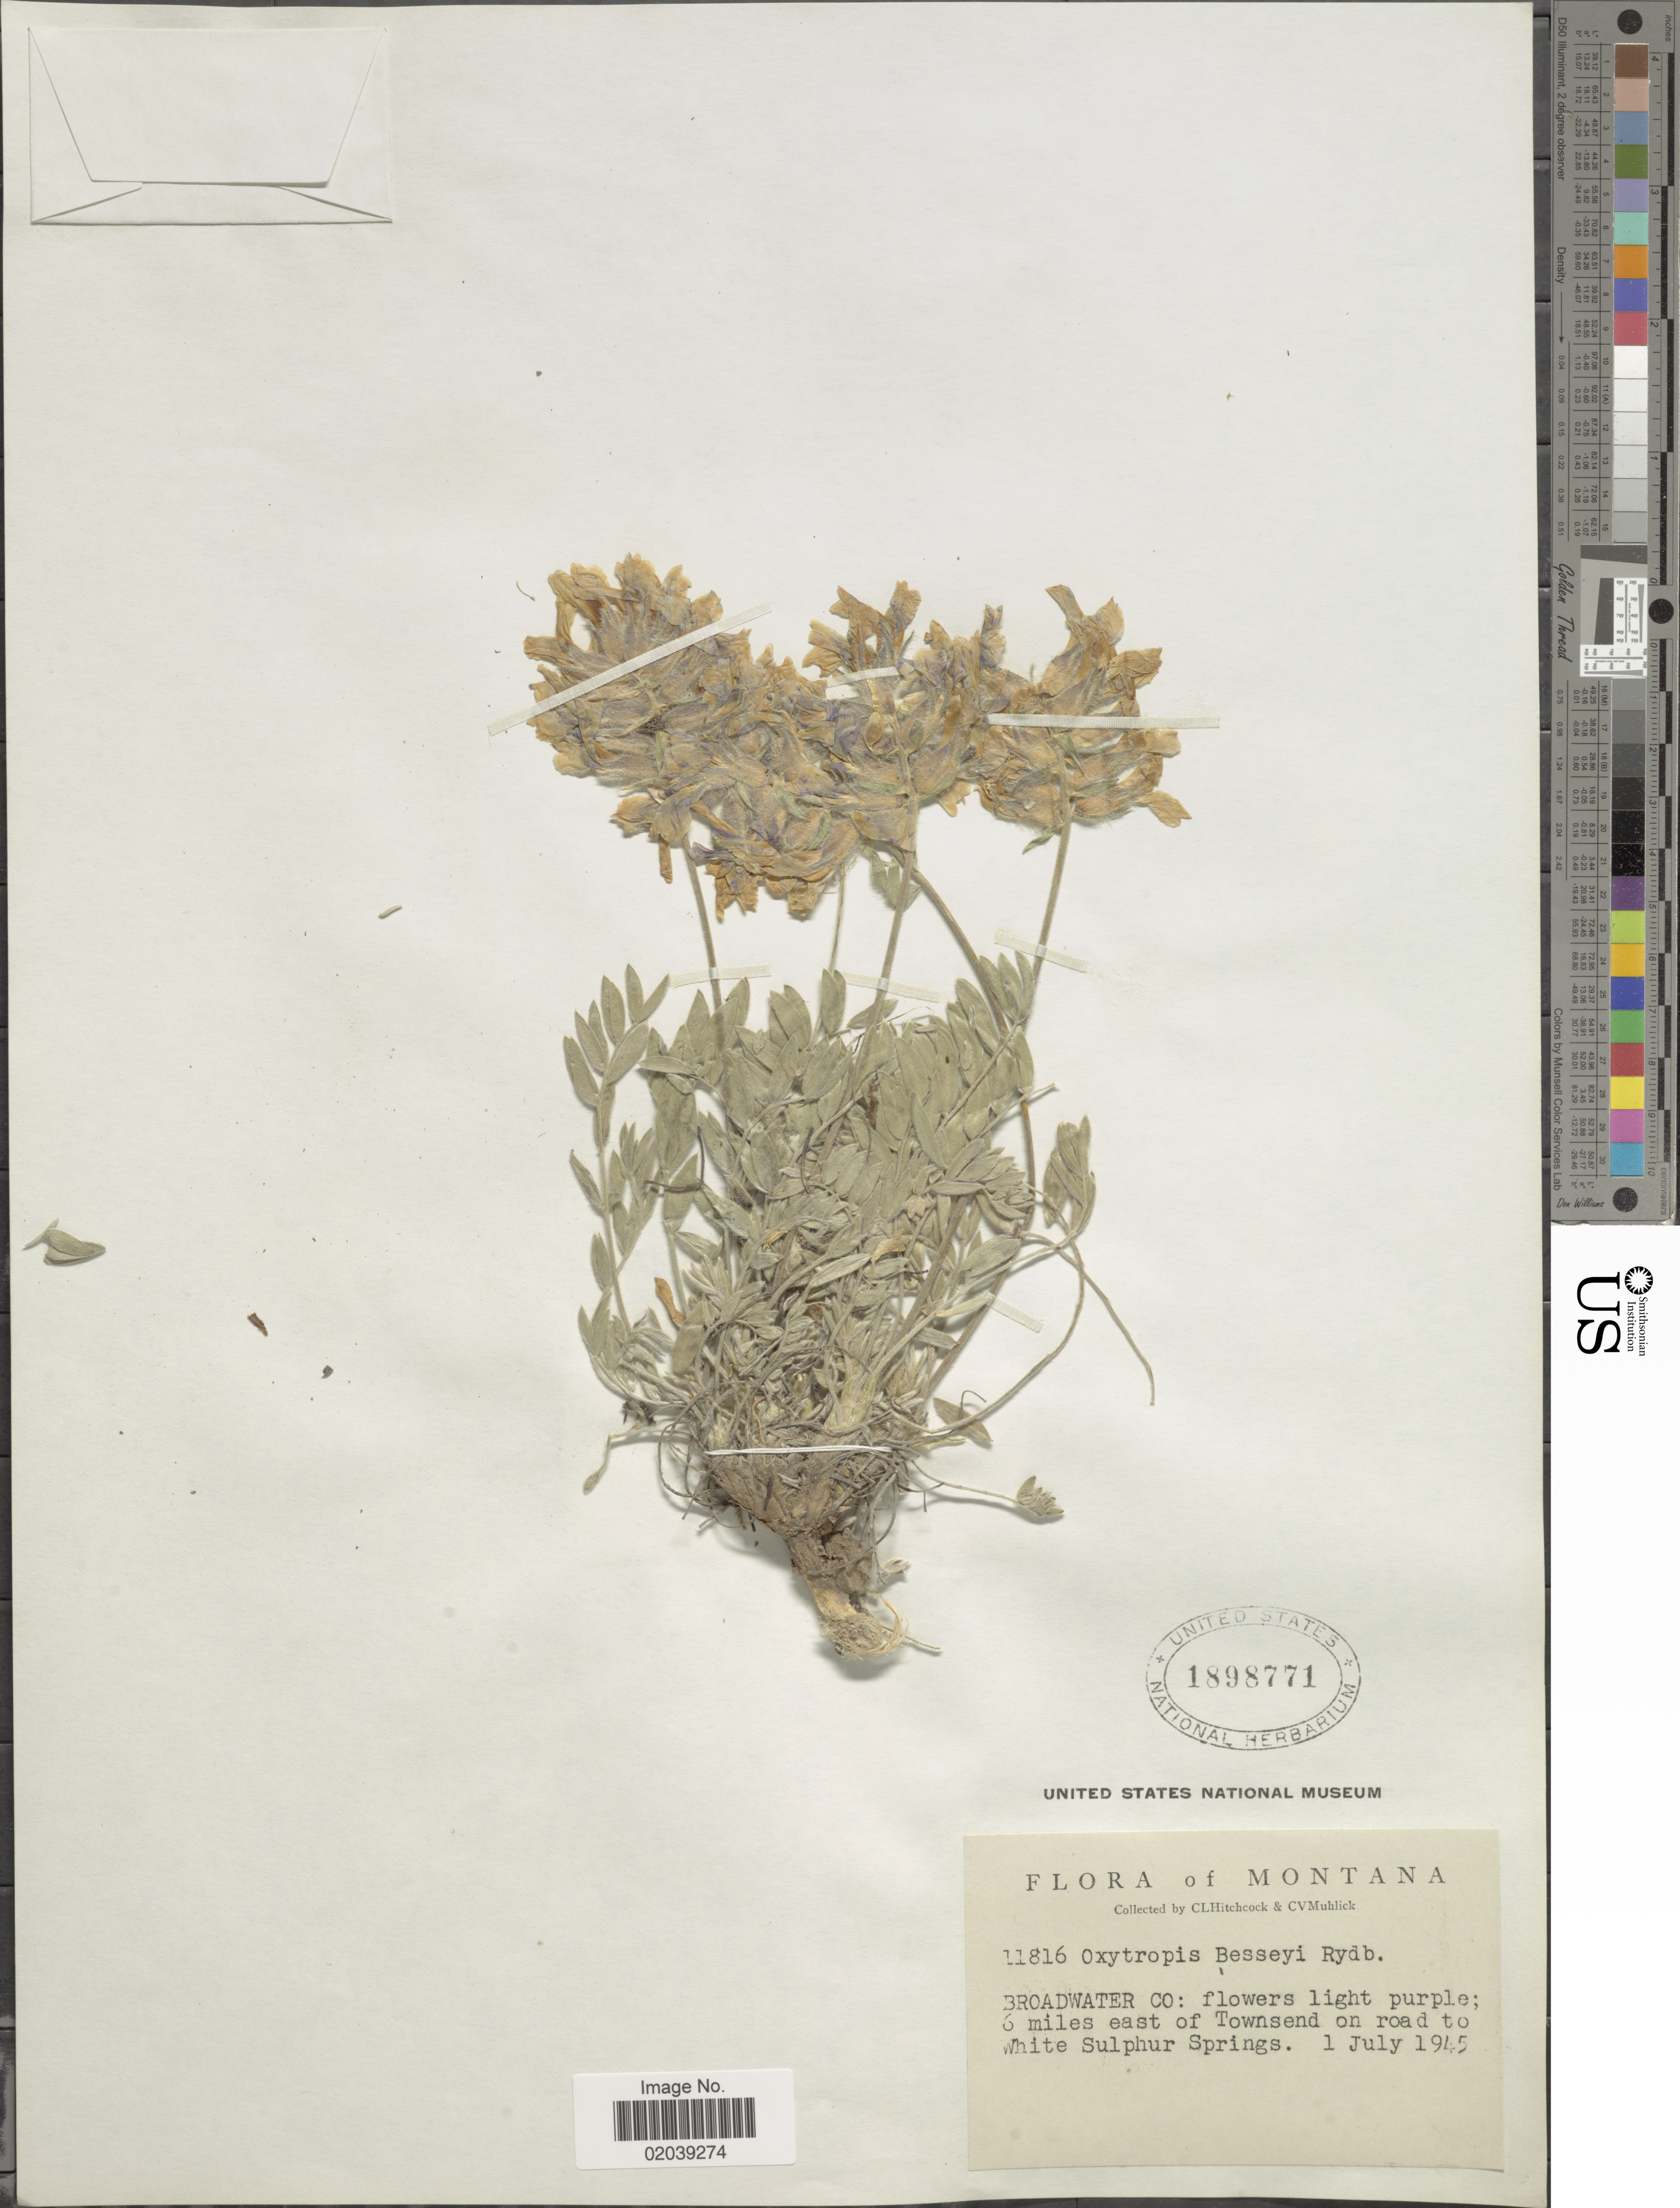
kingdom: Plantae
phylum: Tracheophyta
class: Magnoliopsida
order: Fabales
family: Fabaceae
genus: Oxytropis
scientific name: Oxytropis besseyi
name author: (Rydb.) Blank.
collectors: C. L. Hitchcock & C. V. Muhlick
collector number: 11816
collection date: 1945-07-01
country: United States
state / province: Montana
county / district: Broadwater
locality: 6 miles E of Townsend on road to White Sulphur Springs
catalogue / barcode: US 1898771